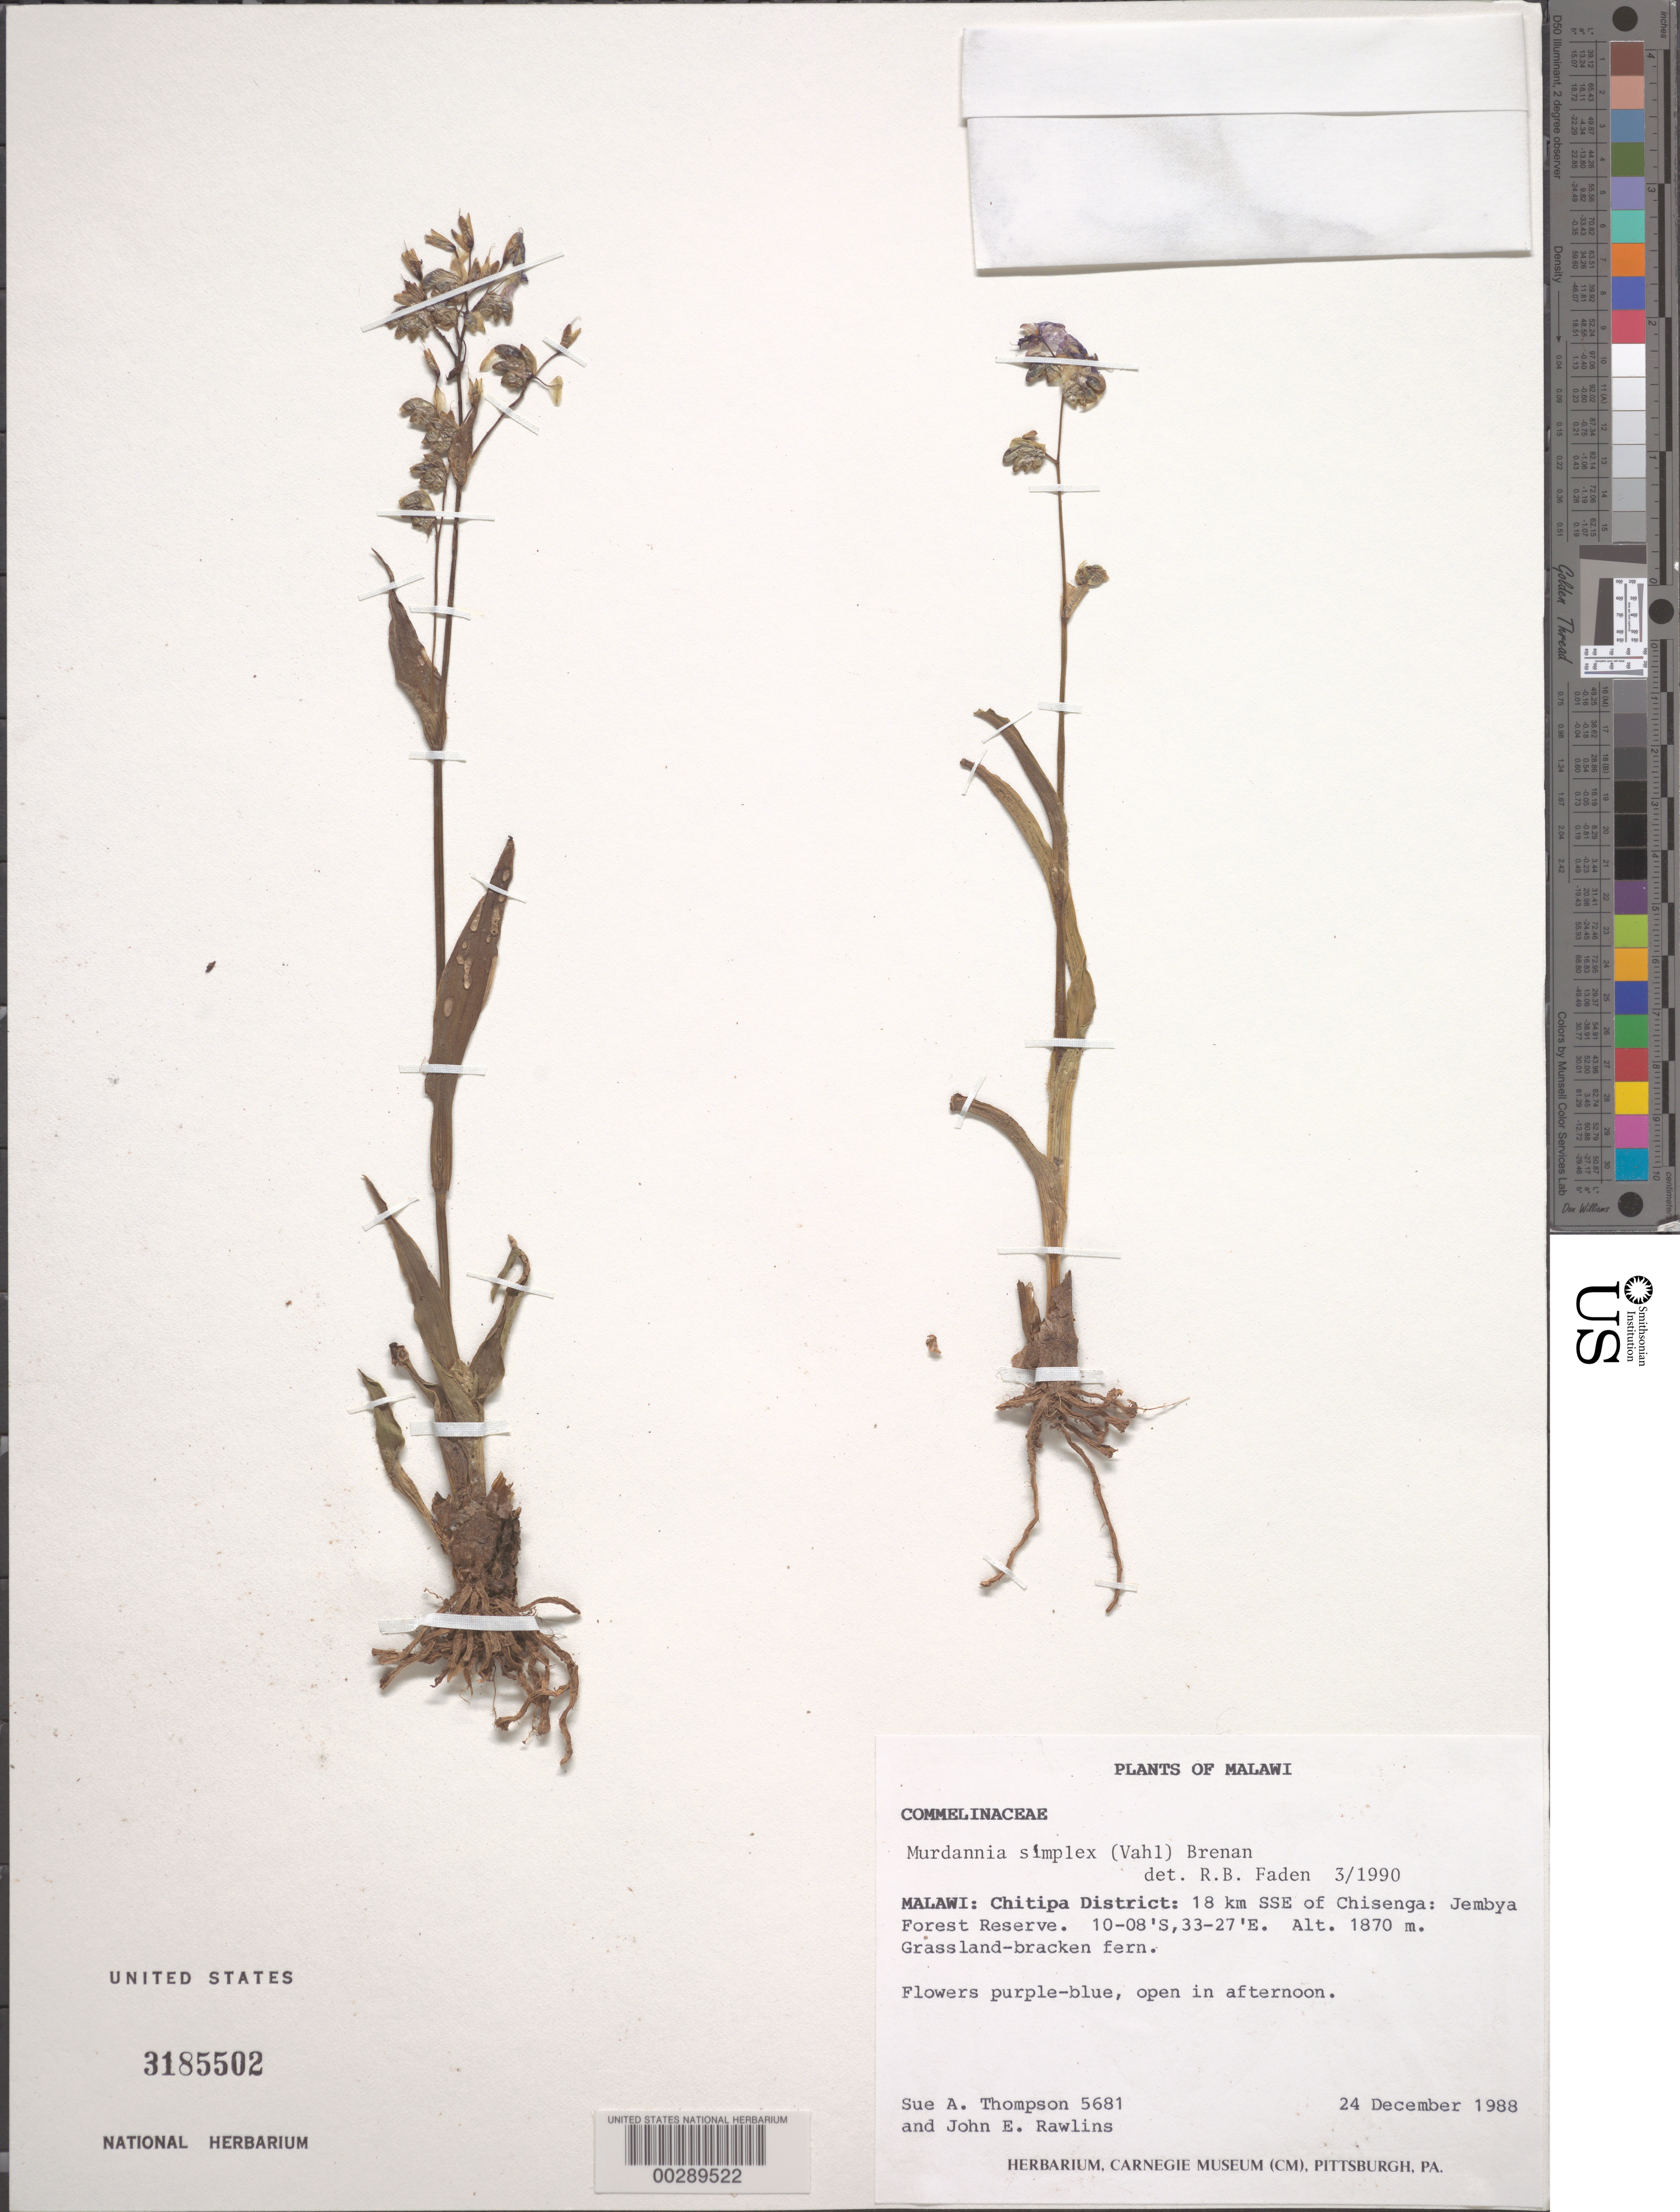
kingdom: Plantae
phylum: Tracheophyta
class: Liliopsida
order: Commelinales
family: Commelinaceae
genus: Murdannia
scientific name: Murdannia simplex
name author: (Vahl) Brenan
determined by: Faden, Robert B., (US), Smithsonian Institution - National Museum of Natural History (UNITED STATES)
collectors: S. A. Thompson & J. Rawlins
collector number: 5681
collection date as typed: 24 Dec 1988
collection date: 1988-12-24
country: Malawi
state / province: Northern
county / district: Chitipa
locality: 18 km. sse of chisenga; jembya forest reserve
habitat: Grassland-bracken fern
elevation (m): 1870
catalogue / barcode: US 3185502